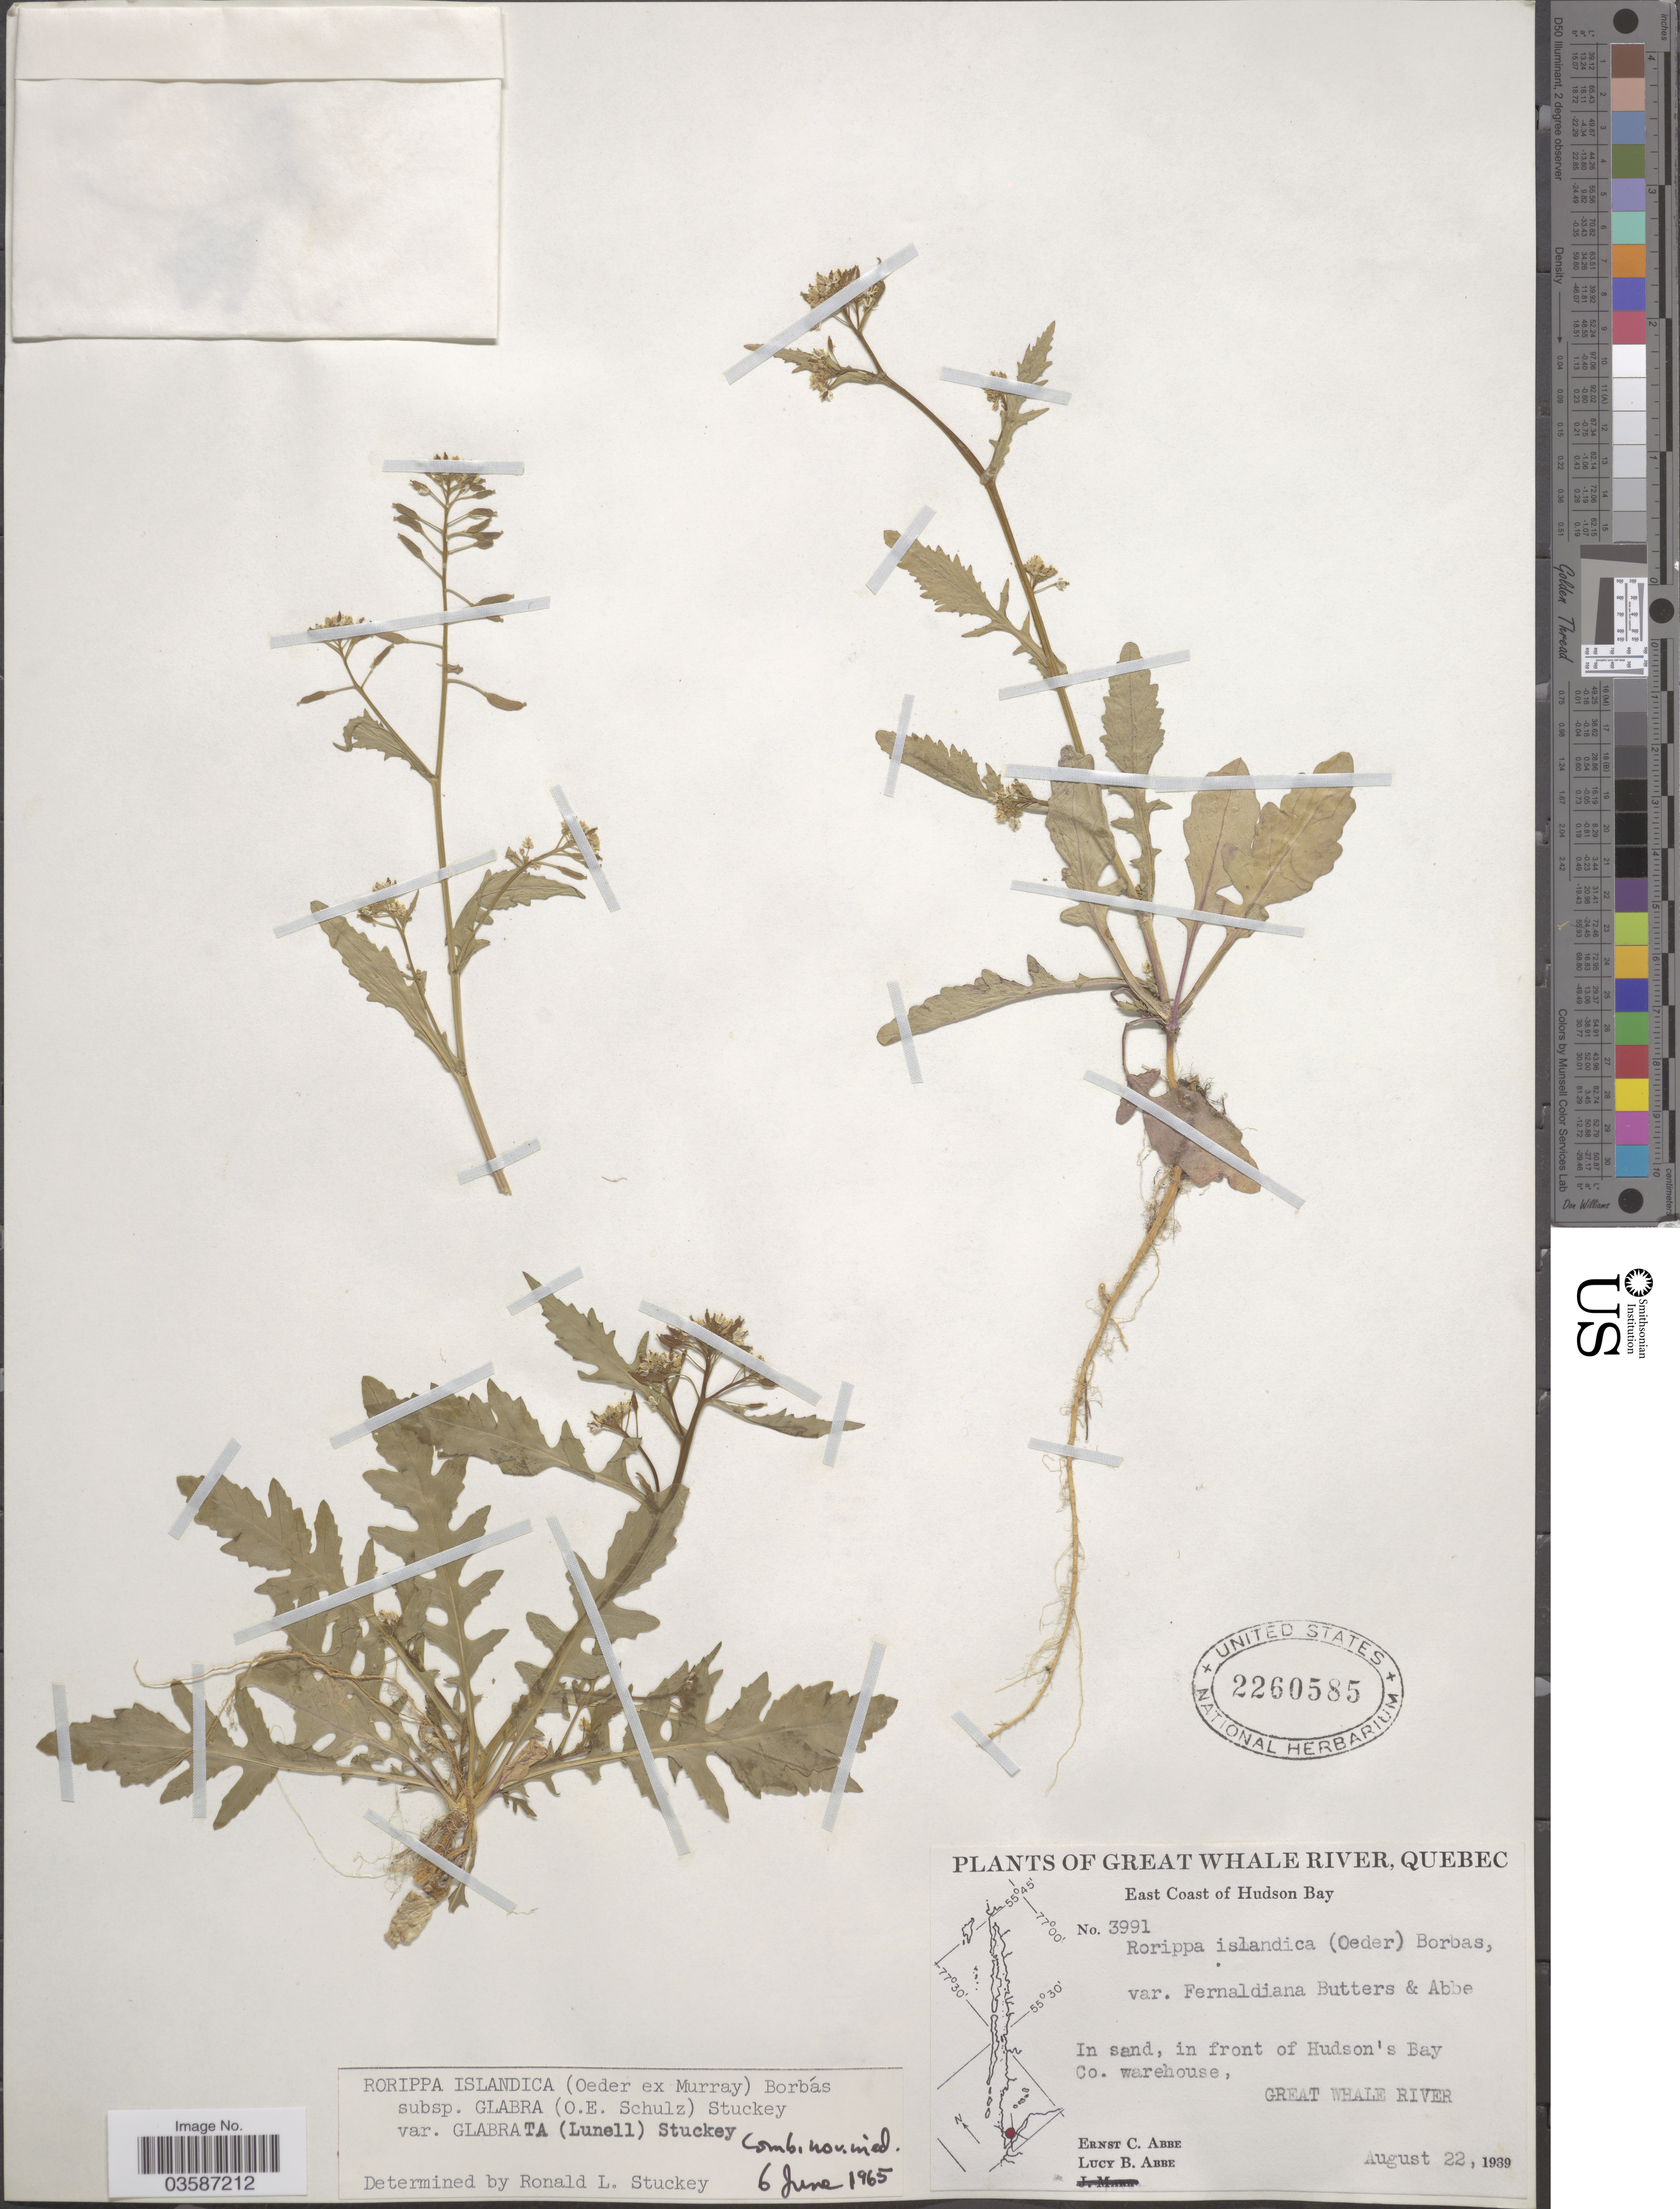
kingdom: Plantae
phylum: Tracheophyta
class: Magnoliopsida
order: Brassicales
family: Brassicaceae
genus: Rorippa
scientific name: Rorippa islandica var. glabrata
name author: (Lunell) Butters & Abbe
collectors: E. C. Abbe & L. B. Abbe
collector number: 3991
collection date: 1939-08-22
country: Canada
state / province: Quebec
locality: Great Whale River. East Coast of Hudson Bay. In sand, in front of Hudson's Bay Co. warehouse, Great Whale River.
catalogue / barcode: US 2260585